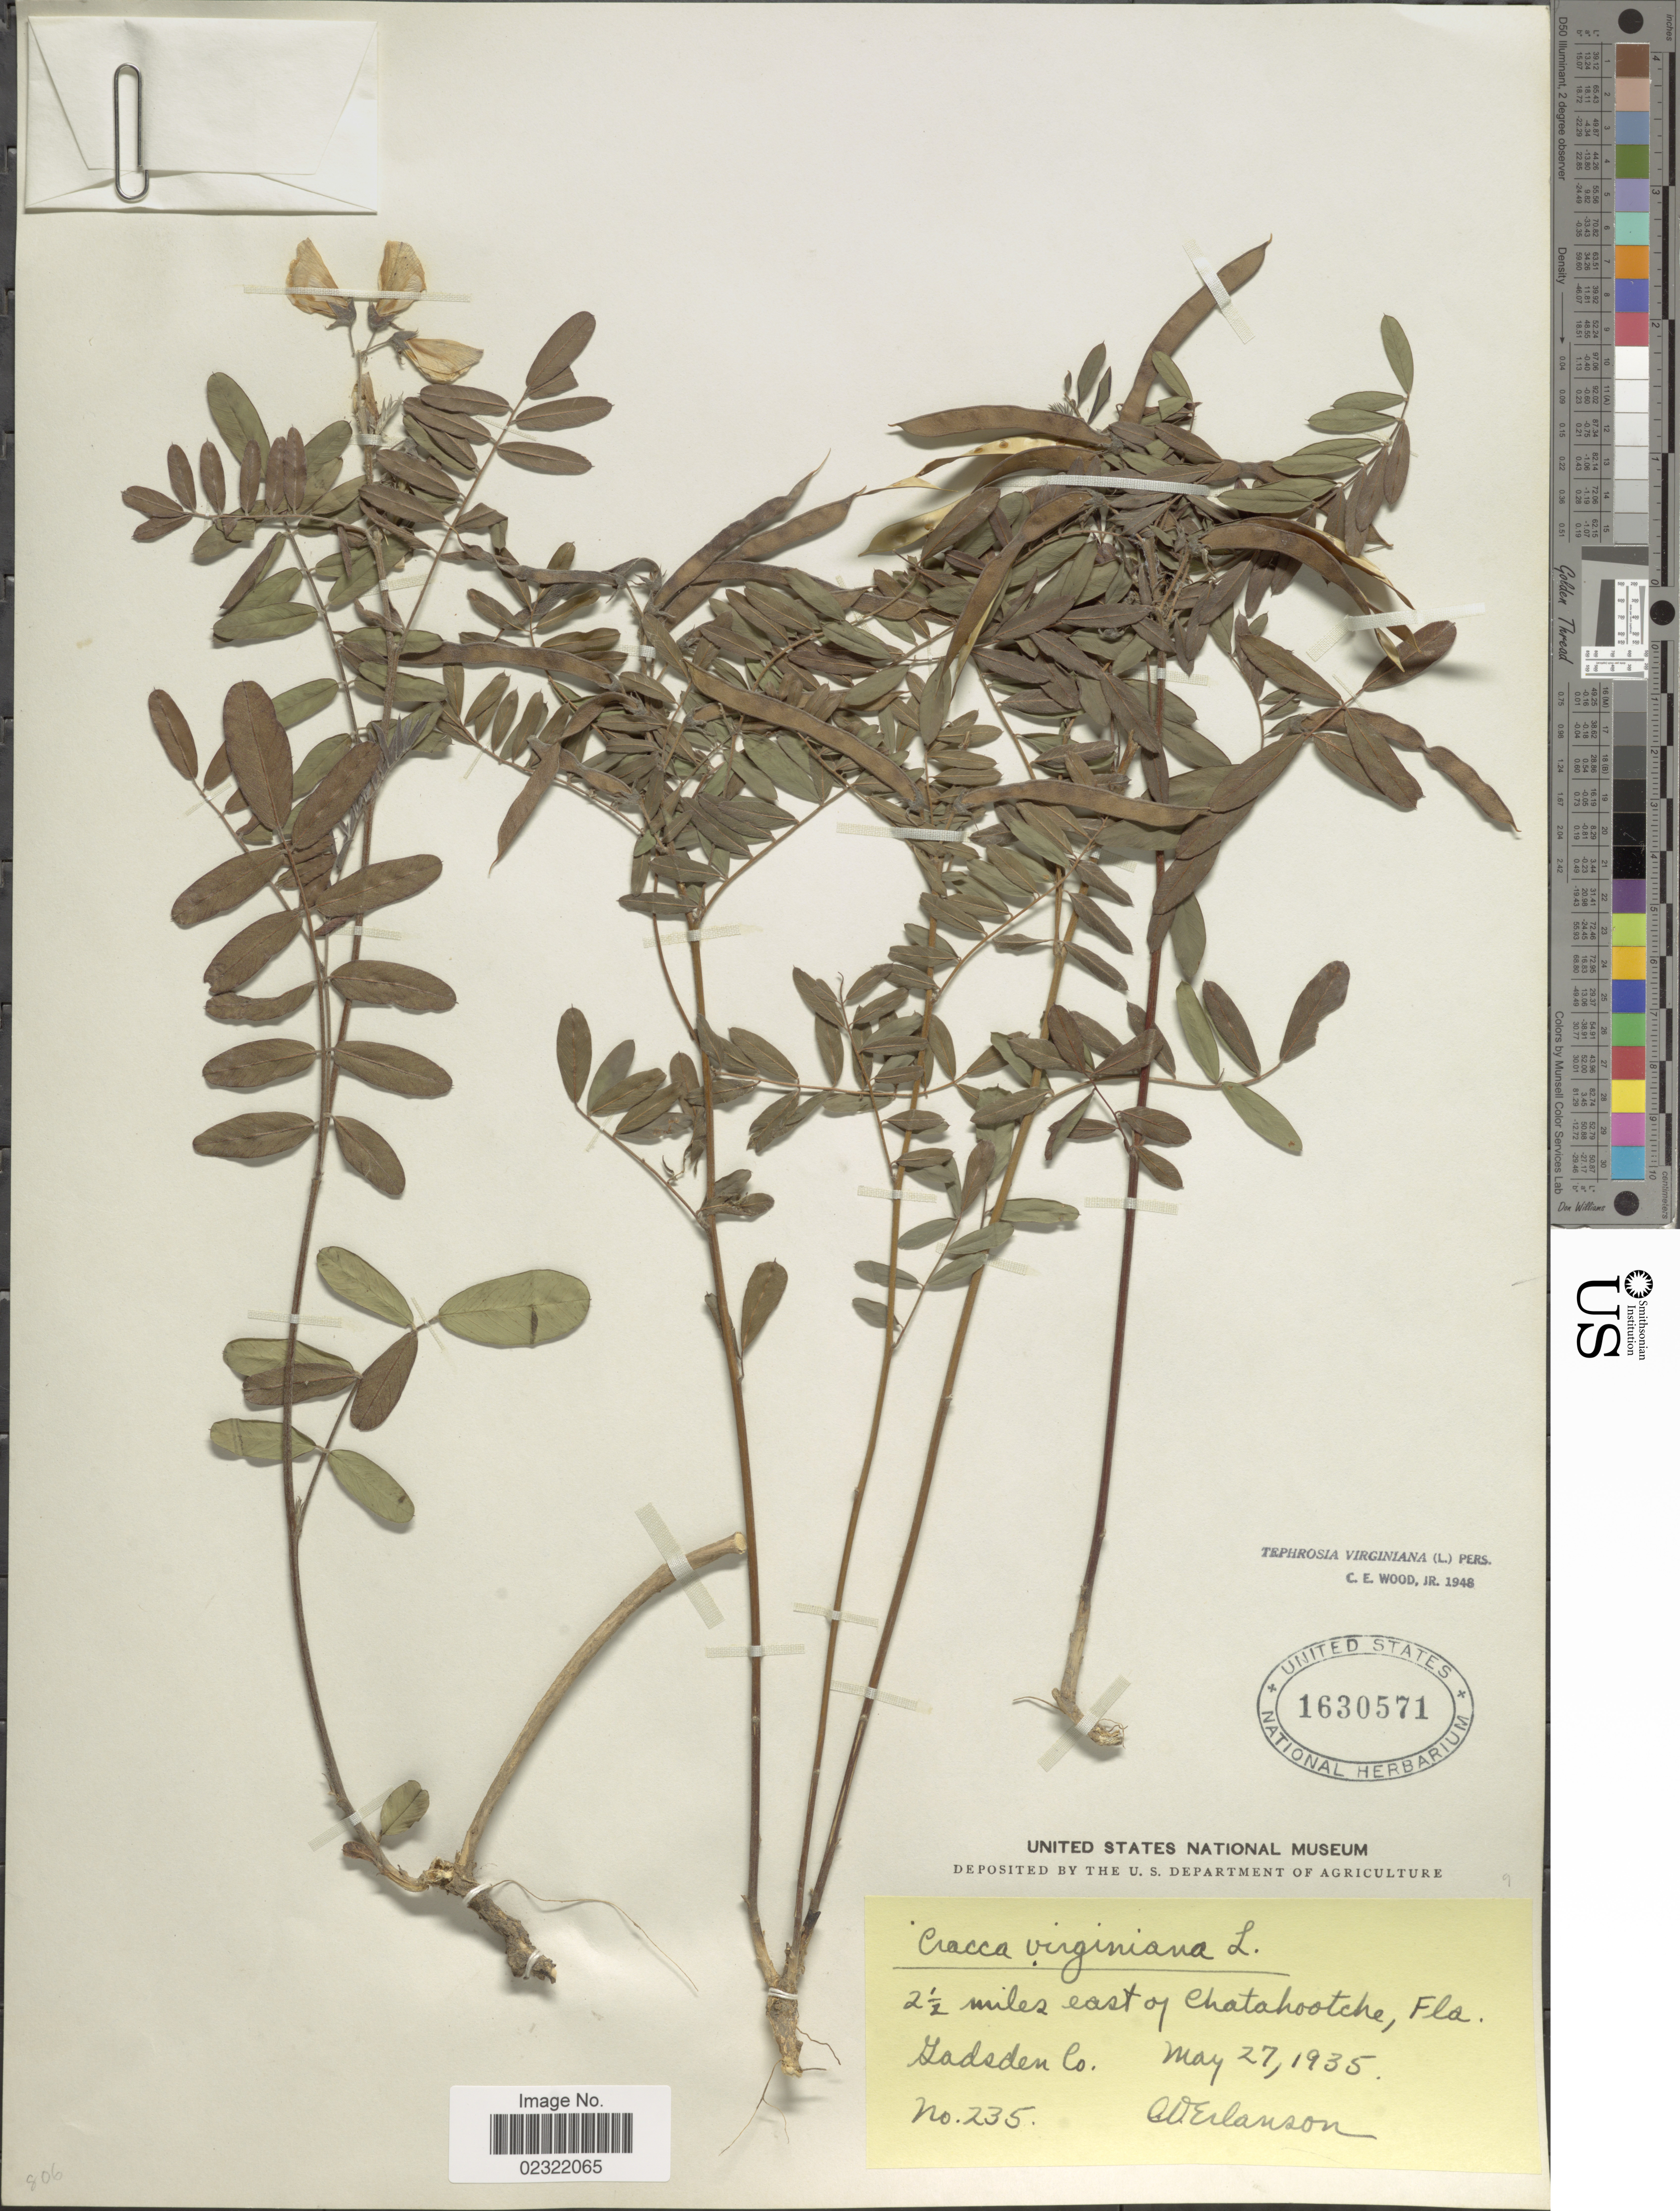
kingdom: Plantae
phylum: Tracheophyta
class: Magnoliopsida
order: Fabales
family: Fabaceae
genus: Tephrosia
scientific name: Tephrosia virginiana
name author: (L.) Pers.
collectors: C. O. Erlanson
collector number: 235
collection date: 1935-05-27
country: United States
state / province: Florida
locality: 2½ miles east of Chatahootche, Gadsden Co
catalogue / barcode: US 1630571